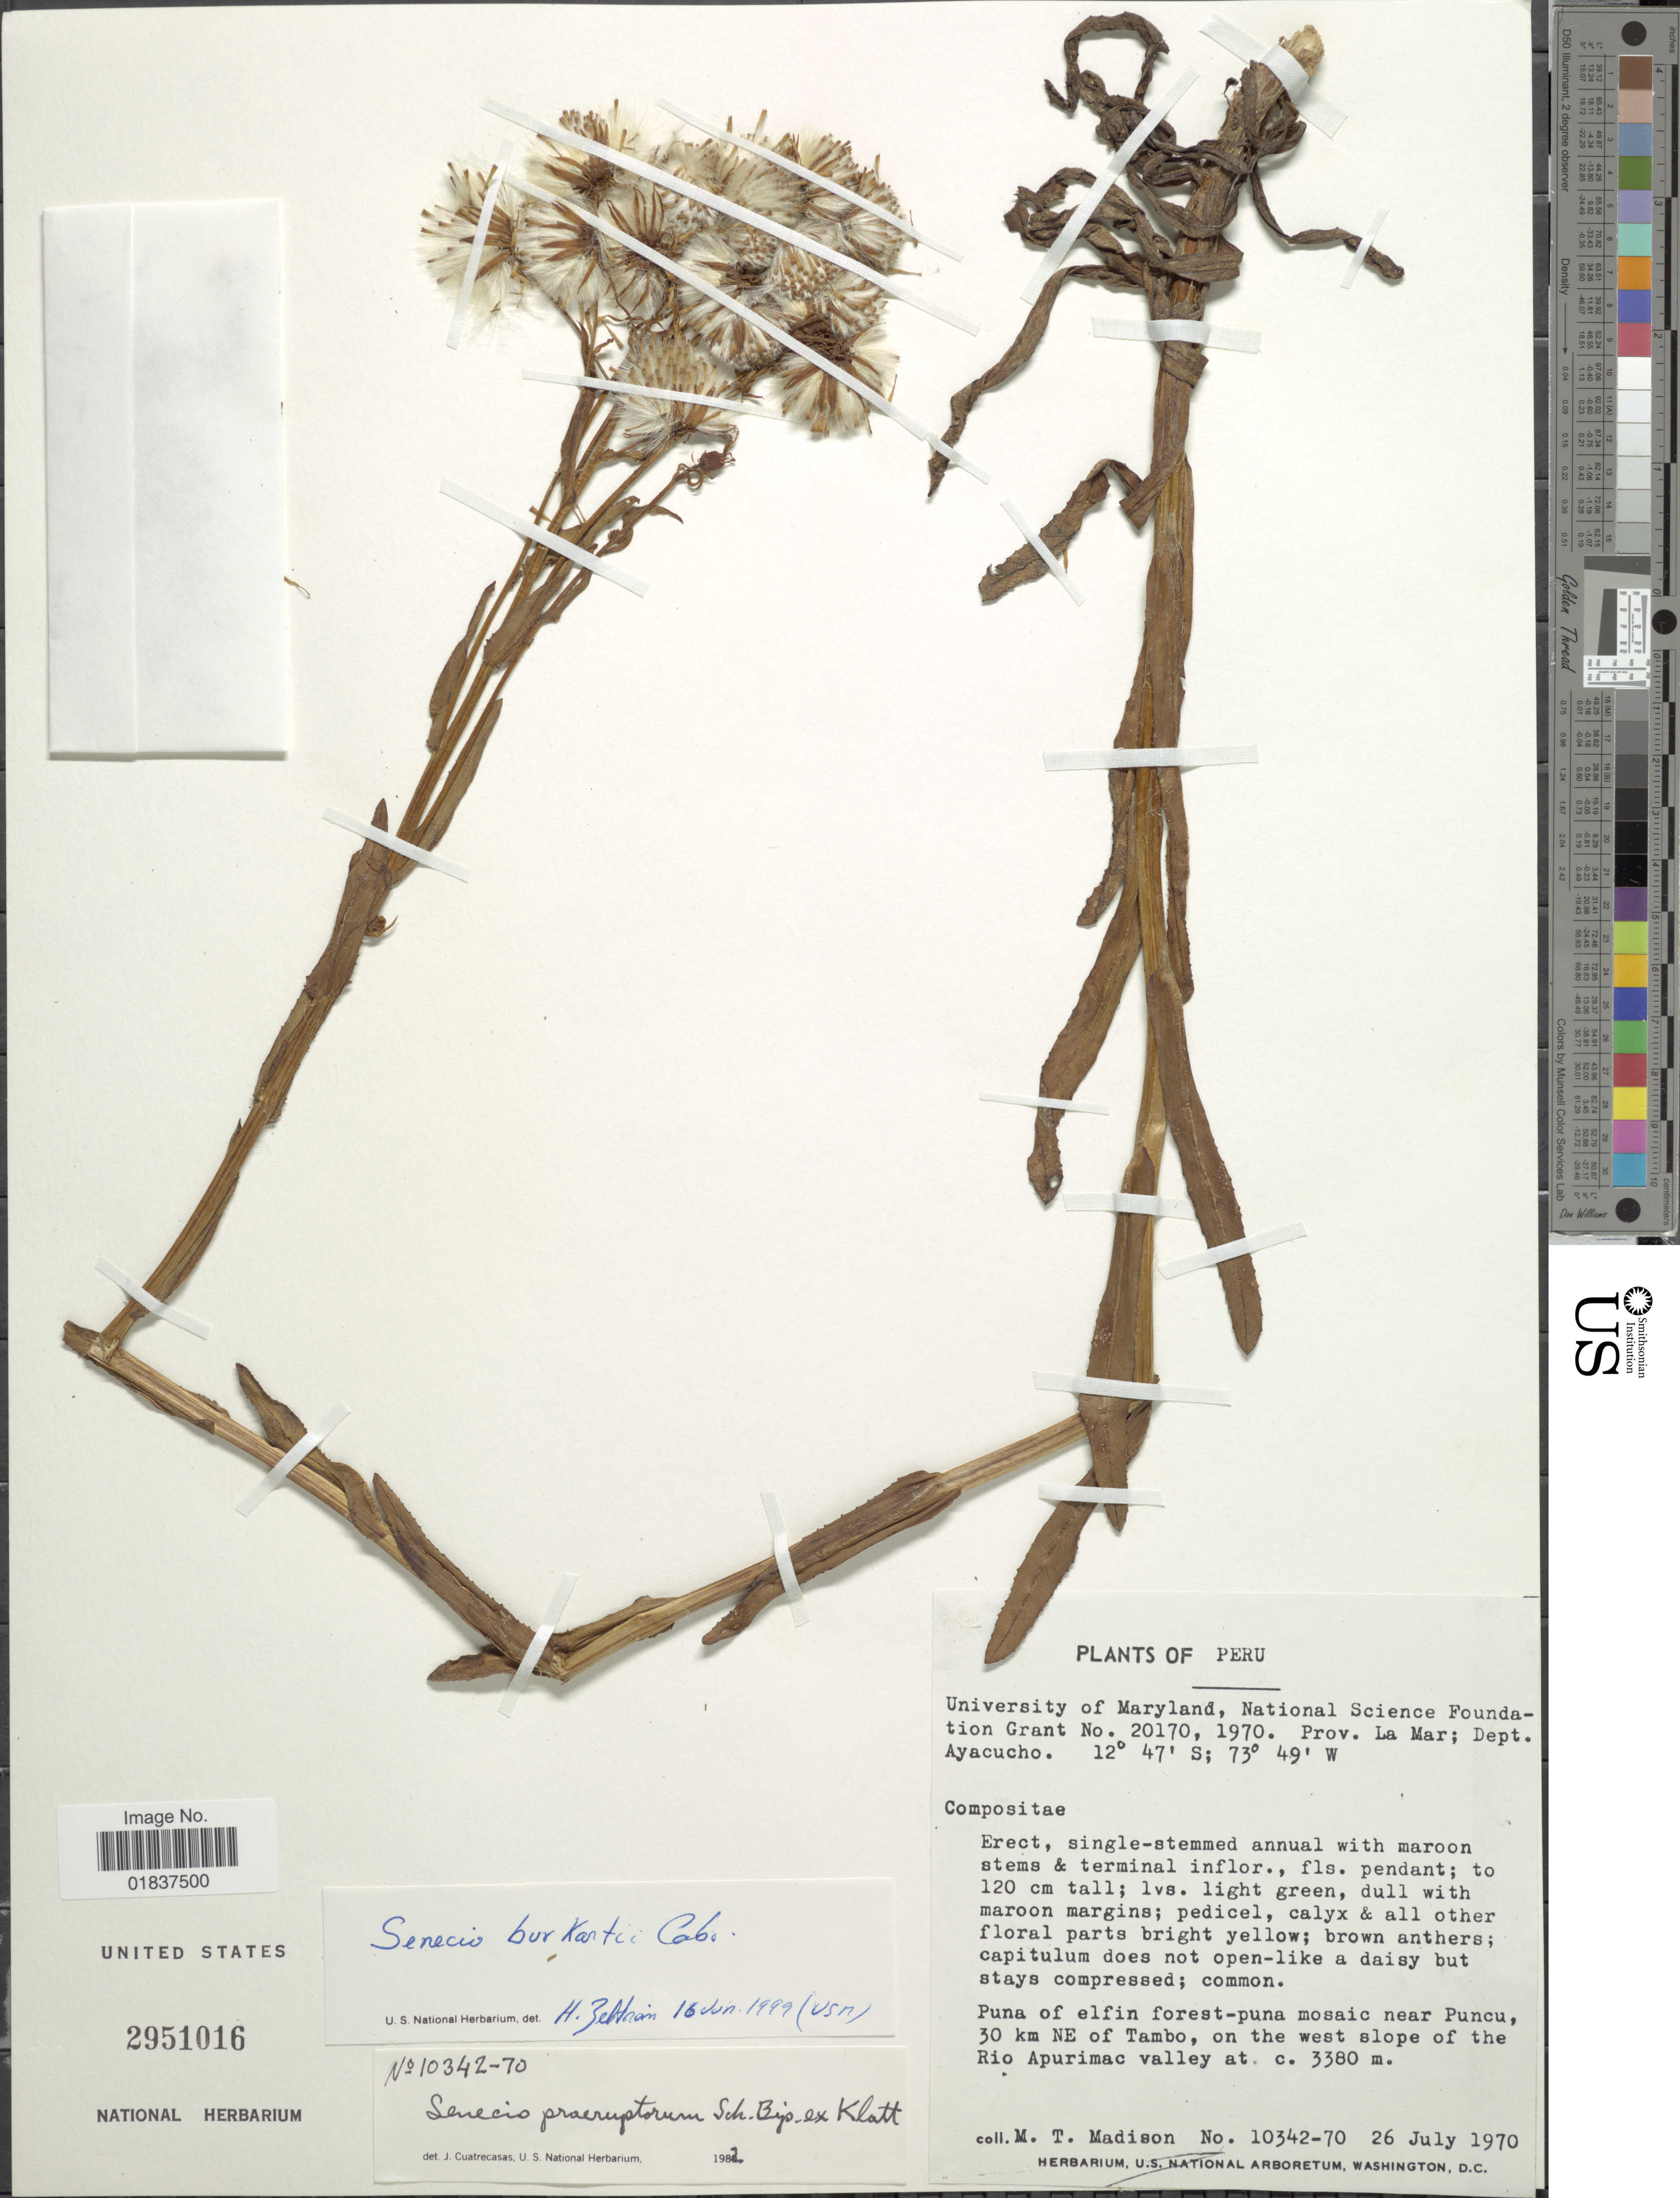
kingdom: Plantae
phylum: Tracheophyta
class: Magnoliopsida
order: Asterales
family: Asteraceae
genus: Senecio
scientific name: Senecio tephrosioides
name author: Turcz.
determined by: Salomon, Luciana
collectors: M. T. Madison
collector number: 10342-70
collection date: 1970-07-26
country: Peru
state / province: Ayacucho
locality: University of Maryland, National Science Foundation Grant No. 20170, 1970. Prov. La Mar; Dept. Ayacucho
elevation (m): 3380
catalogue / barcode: US 2951016